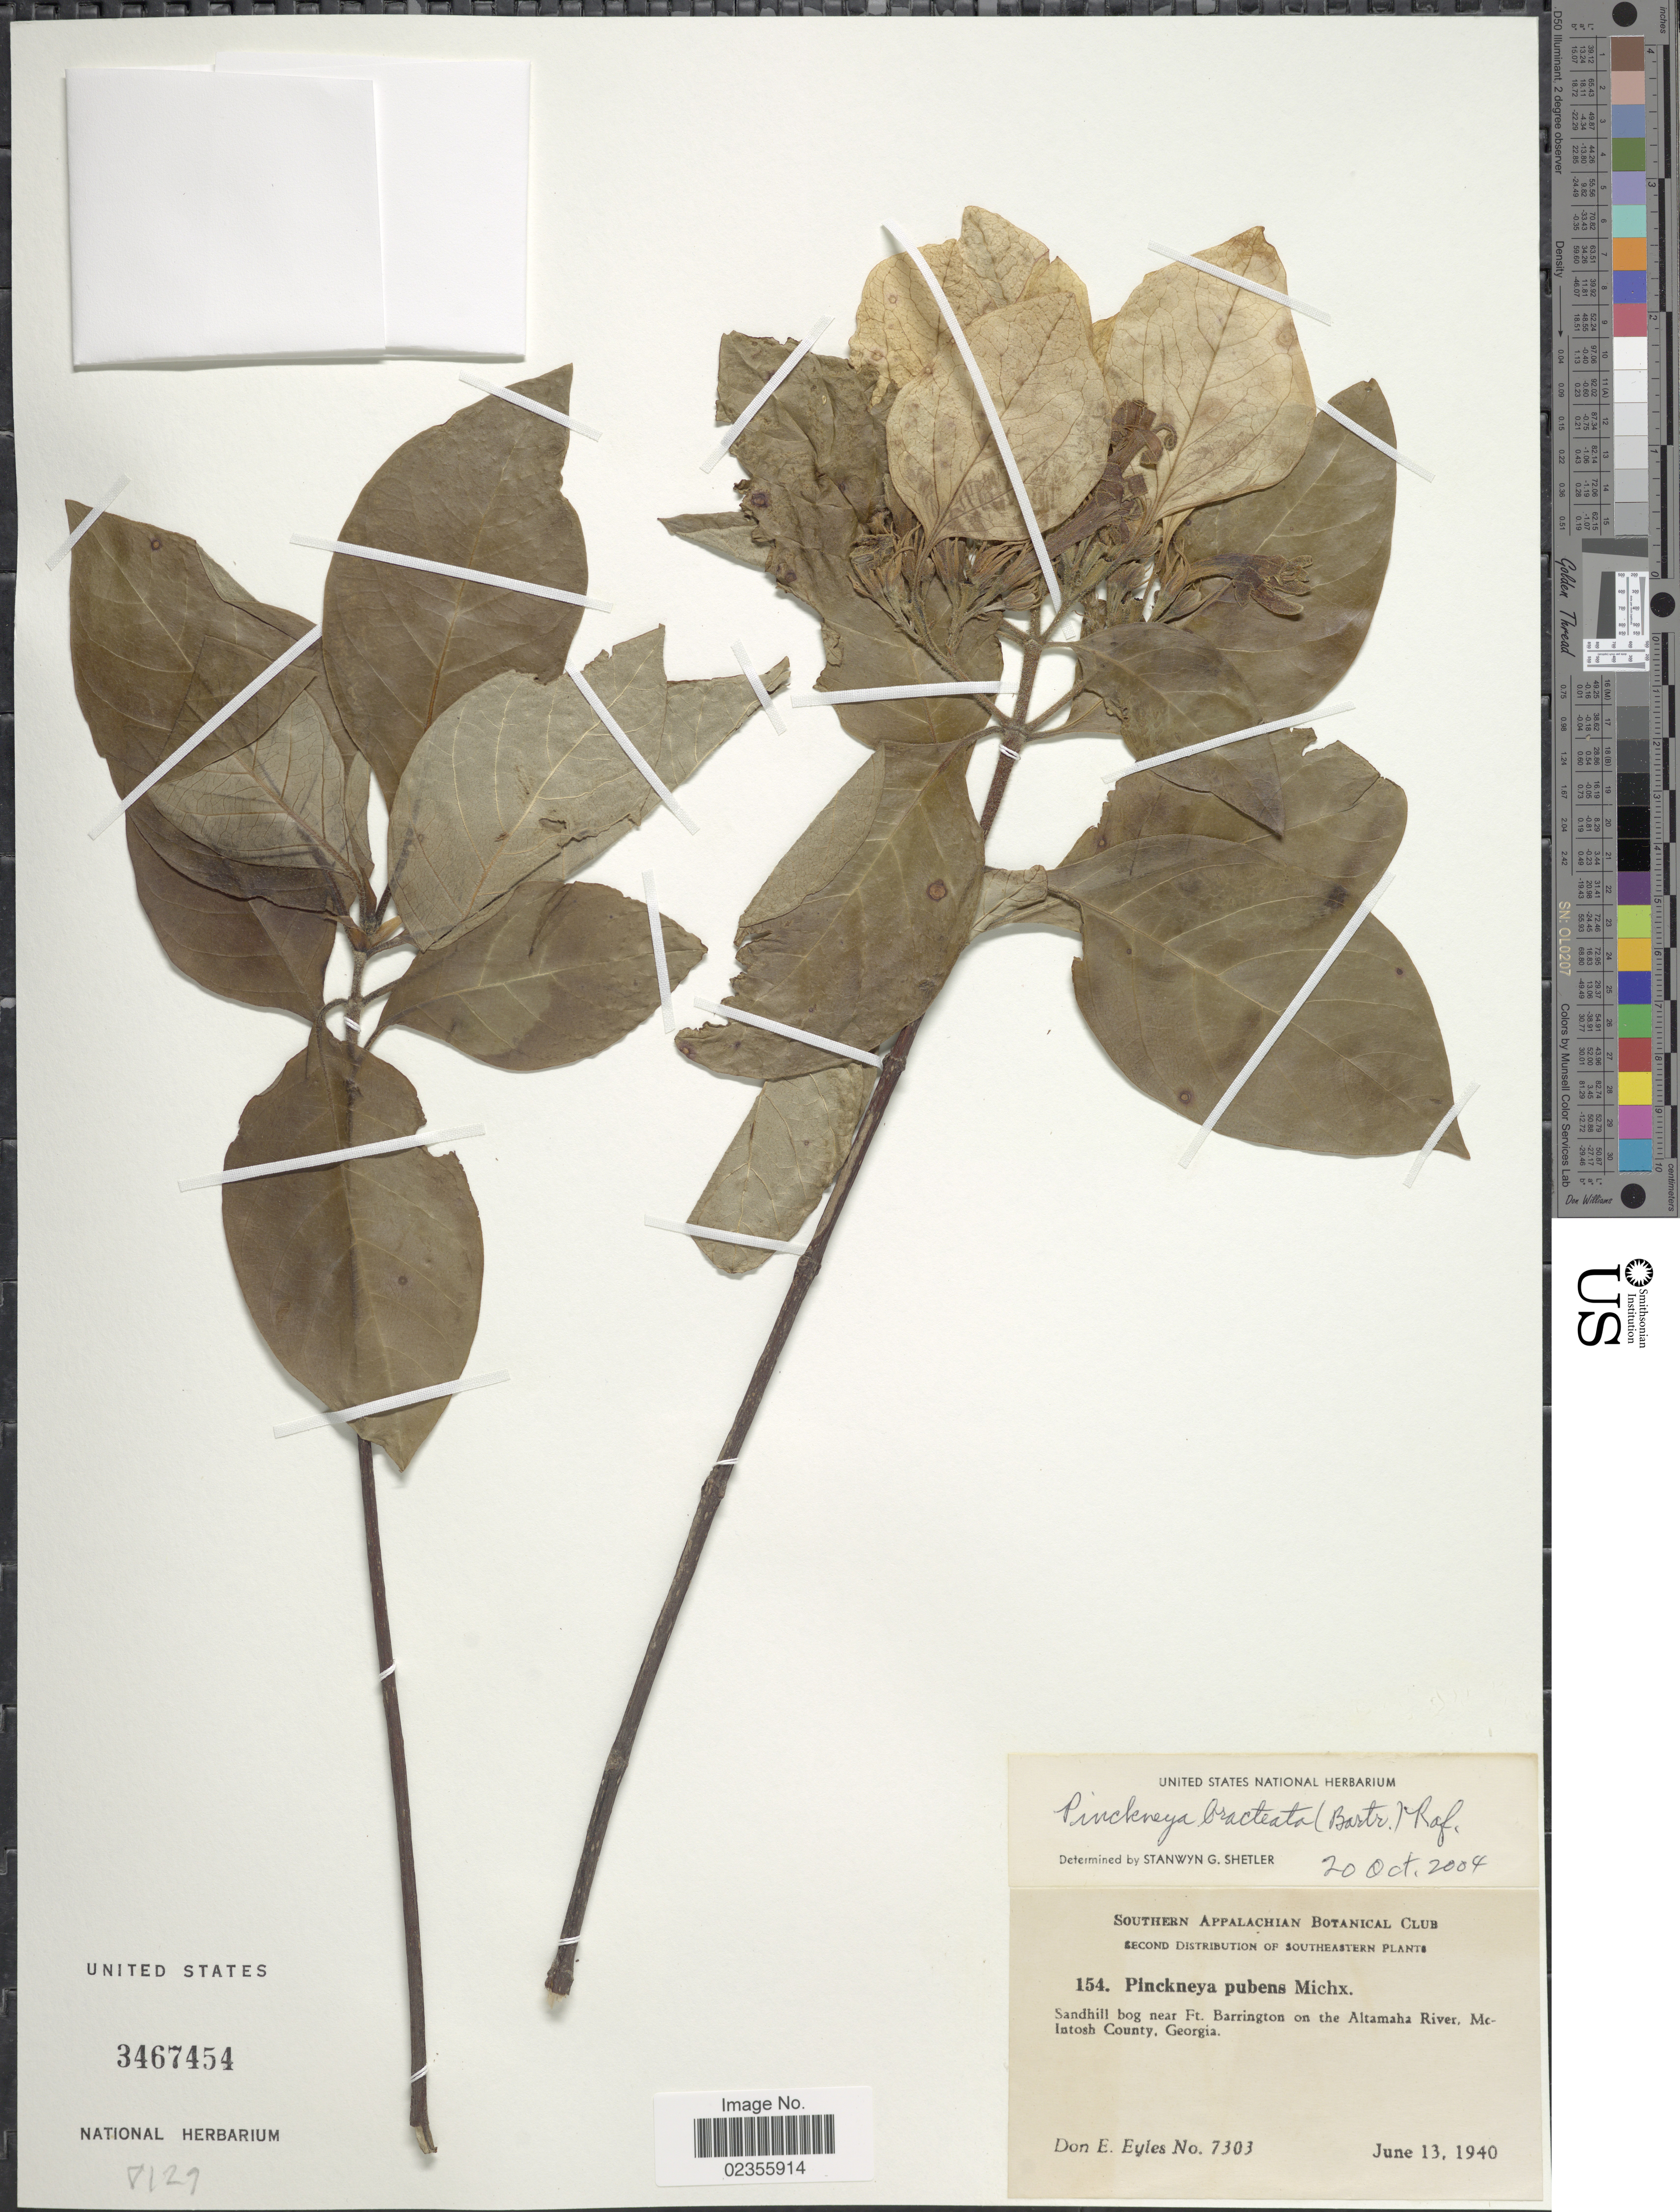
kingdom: Plantae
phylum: Tracheophyta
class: Magnoliopsida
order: Gentianales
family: Rubiaceae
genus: Pinckneya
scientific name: Pinckneya pubens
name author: Michx.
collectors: D. Eyles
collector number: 7303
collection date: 1940-06-13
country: United States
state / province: Georgia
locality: Southeastern. Sandhill bog near Ft. Barrington on the Altamaha River. Mc-Intosh County, Georgia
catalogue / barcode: US 3467454